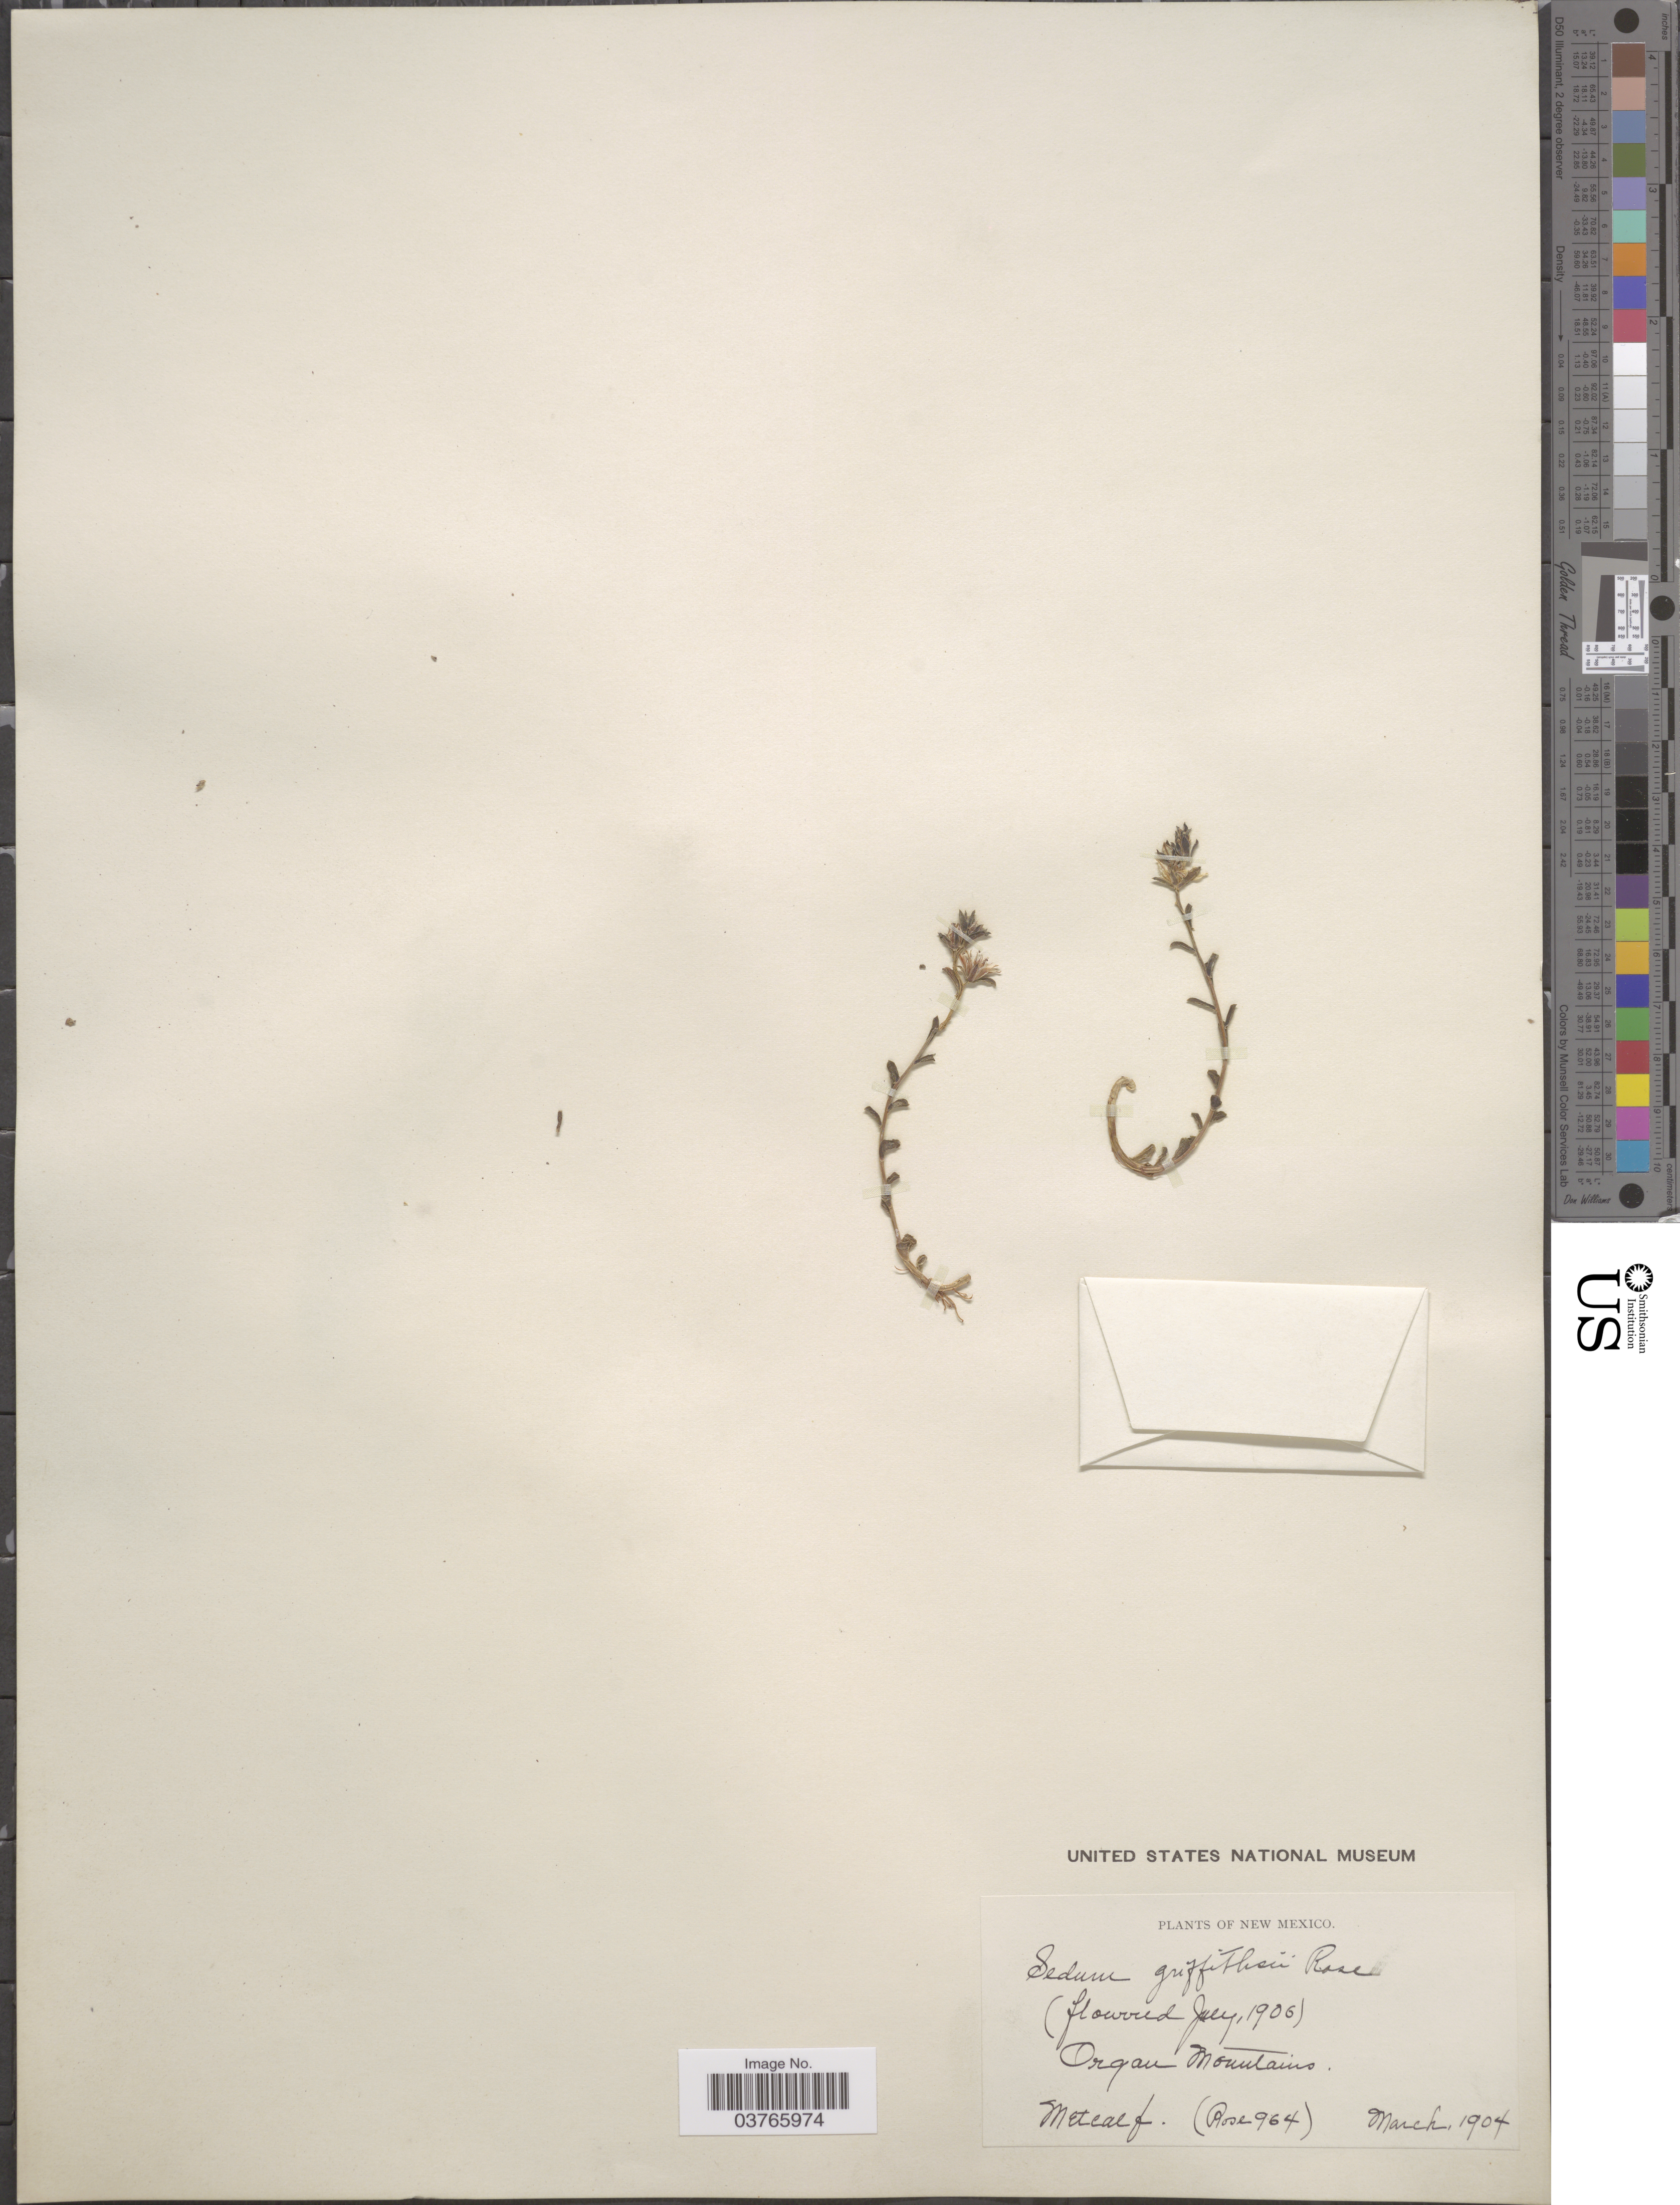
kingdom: Plantae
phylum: Tracheophyta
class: Magnoliopsida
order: Saxifragales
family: Crassulaceae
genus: Sedum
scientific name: Sedum griffithsii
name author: Rose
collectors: -. Metcalf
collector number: Rose964?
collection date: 1904-03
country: United States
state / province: New Mexico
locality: Organ Mountains.